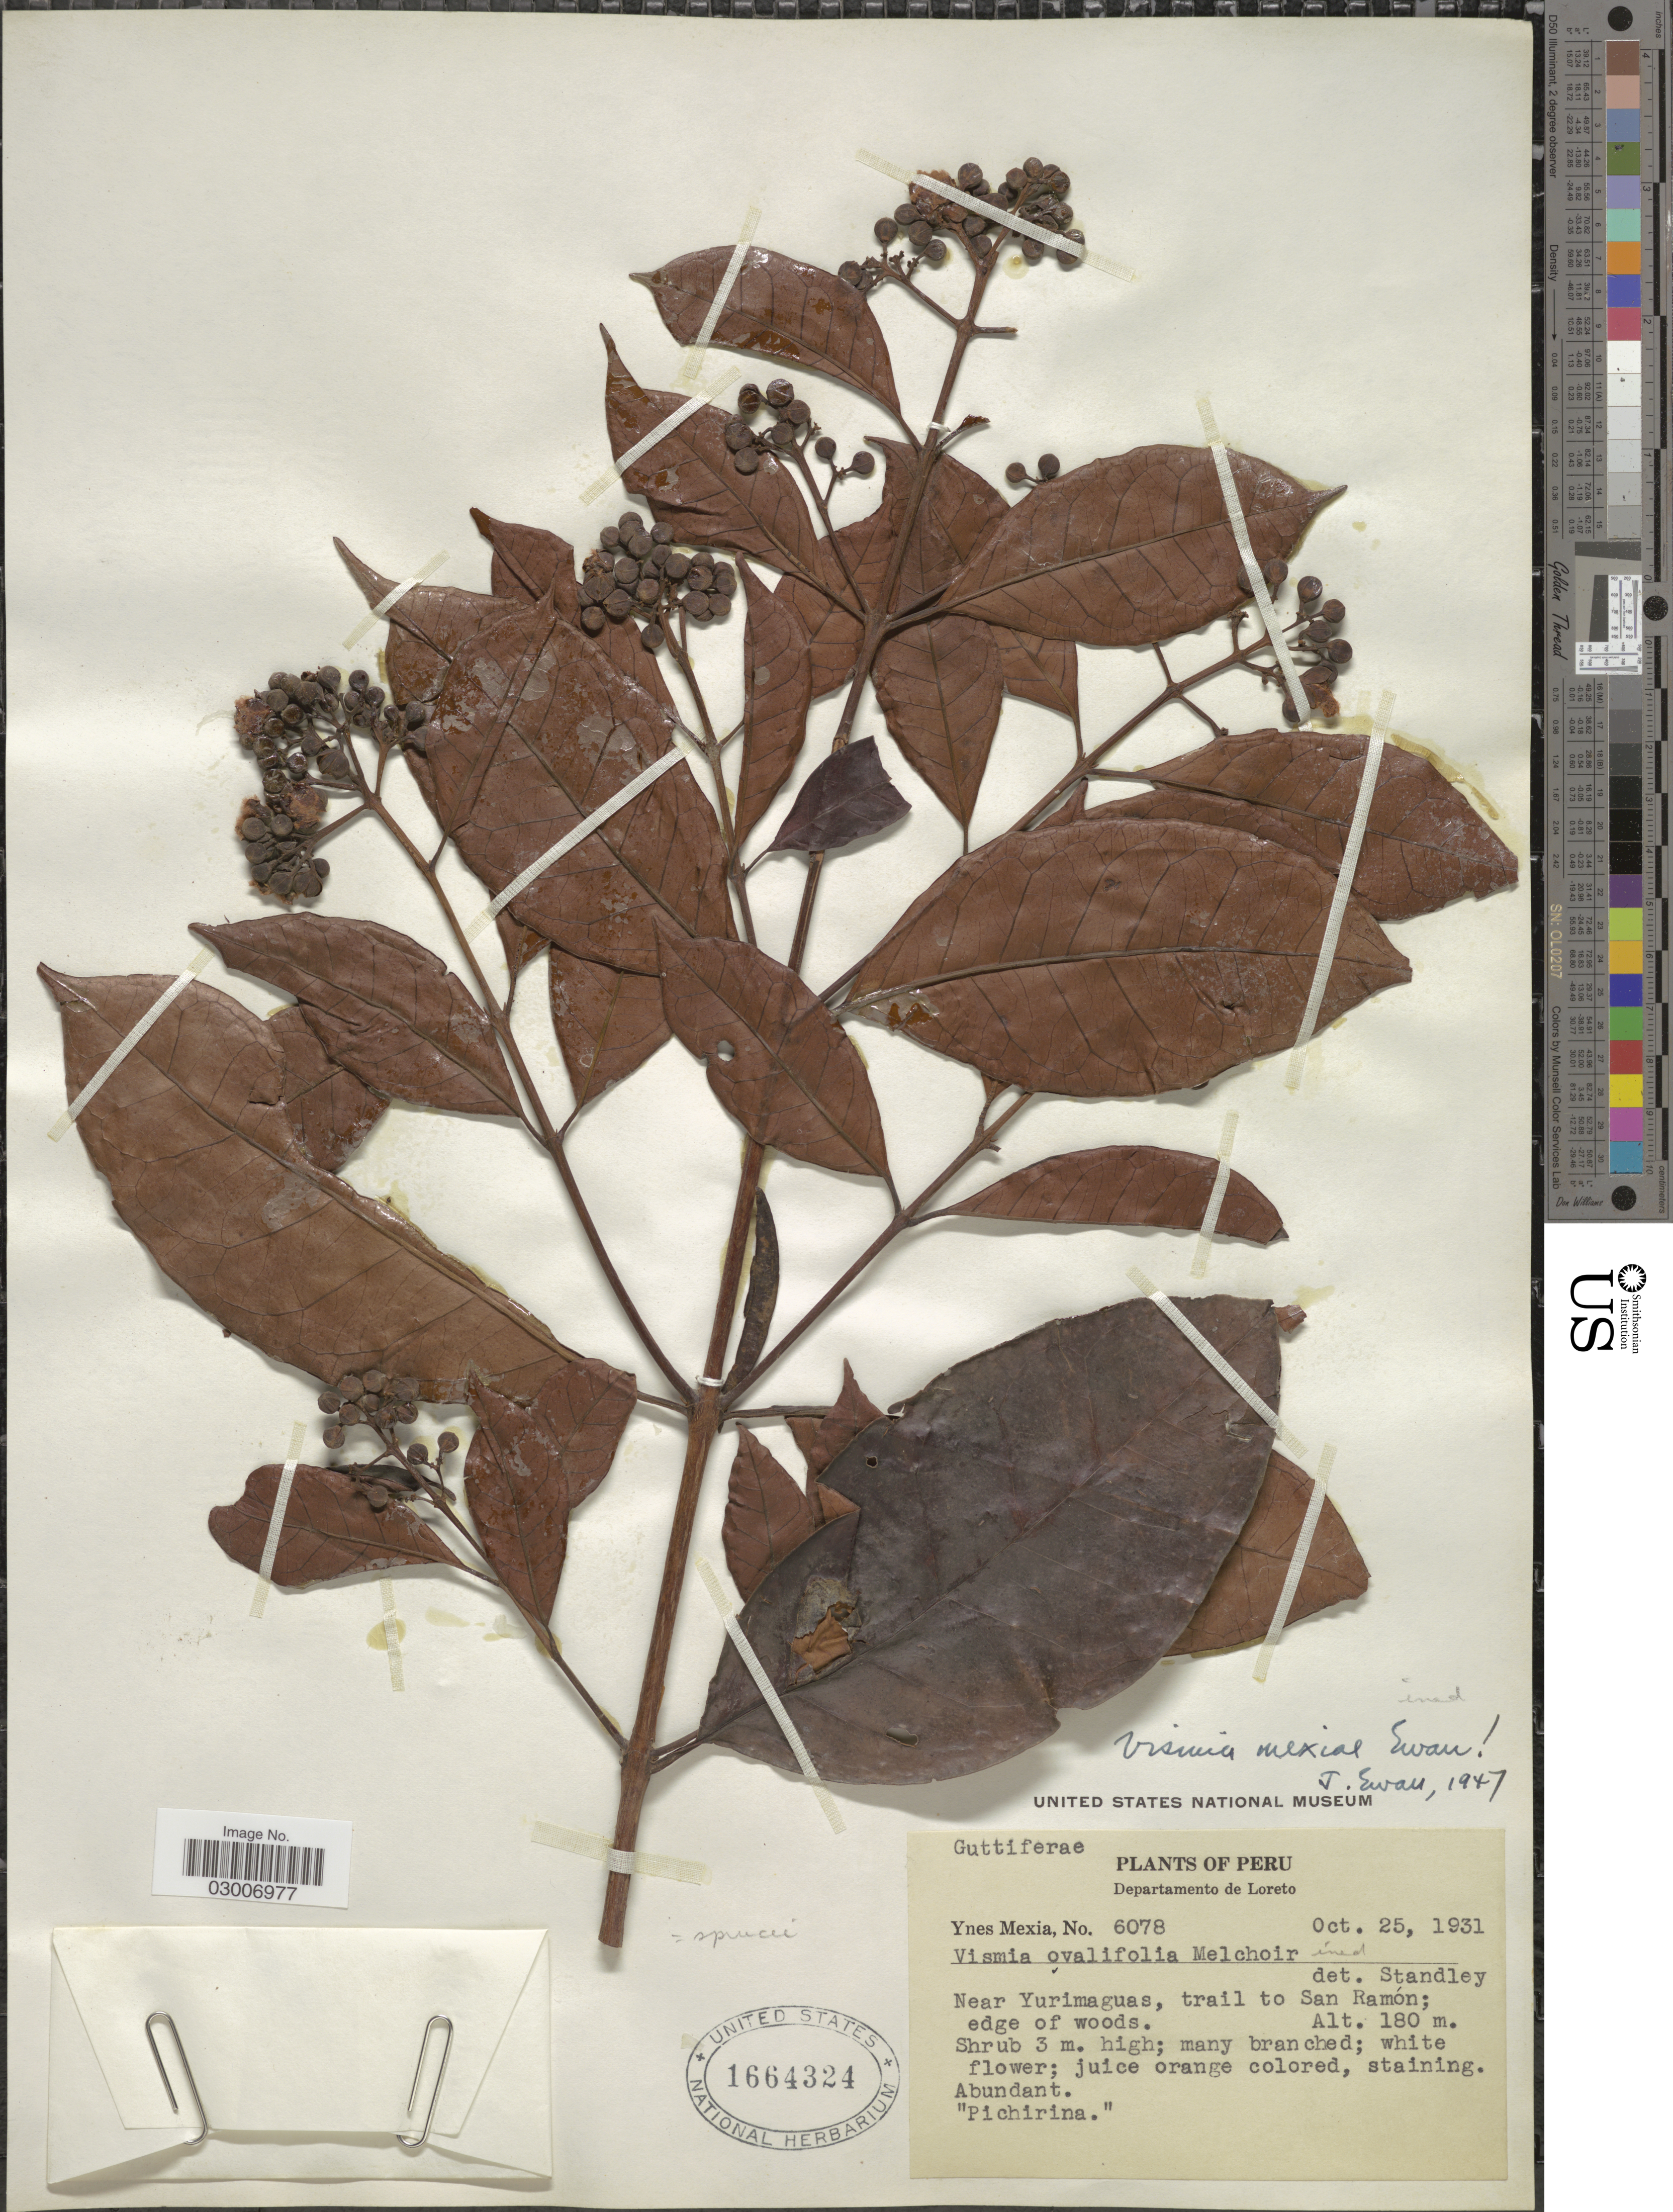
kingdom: Plantae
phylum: Tracheophyta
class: Magnoliopsida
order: Malpighiales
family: Hypericaceae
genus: Vismia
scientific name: Vismia sprucei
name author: Sprague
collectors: Y. Mexia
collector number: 6078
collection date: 1931-10-25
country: Peru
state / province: Loreto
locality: Departamento de Loreto. Near Yurimaguas, trail to San Ramón.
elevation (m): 180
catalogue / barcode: US 1664324